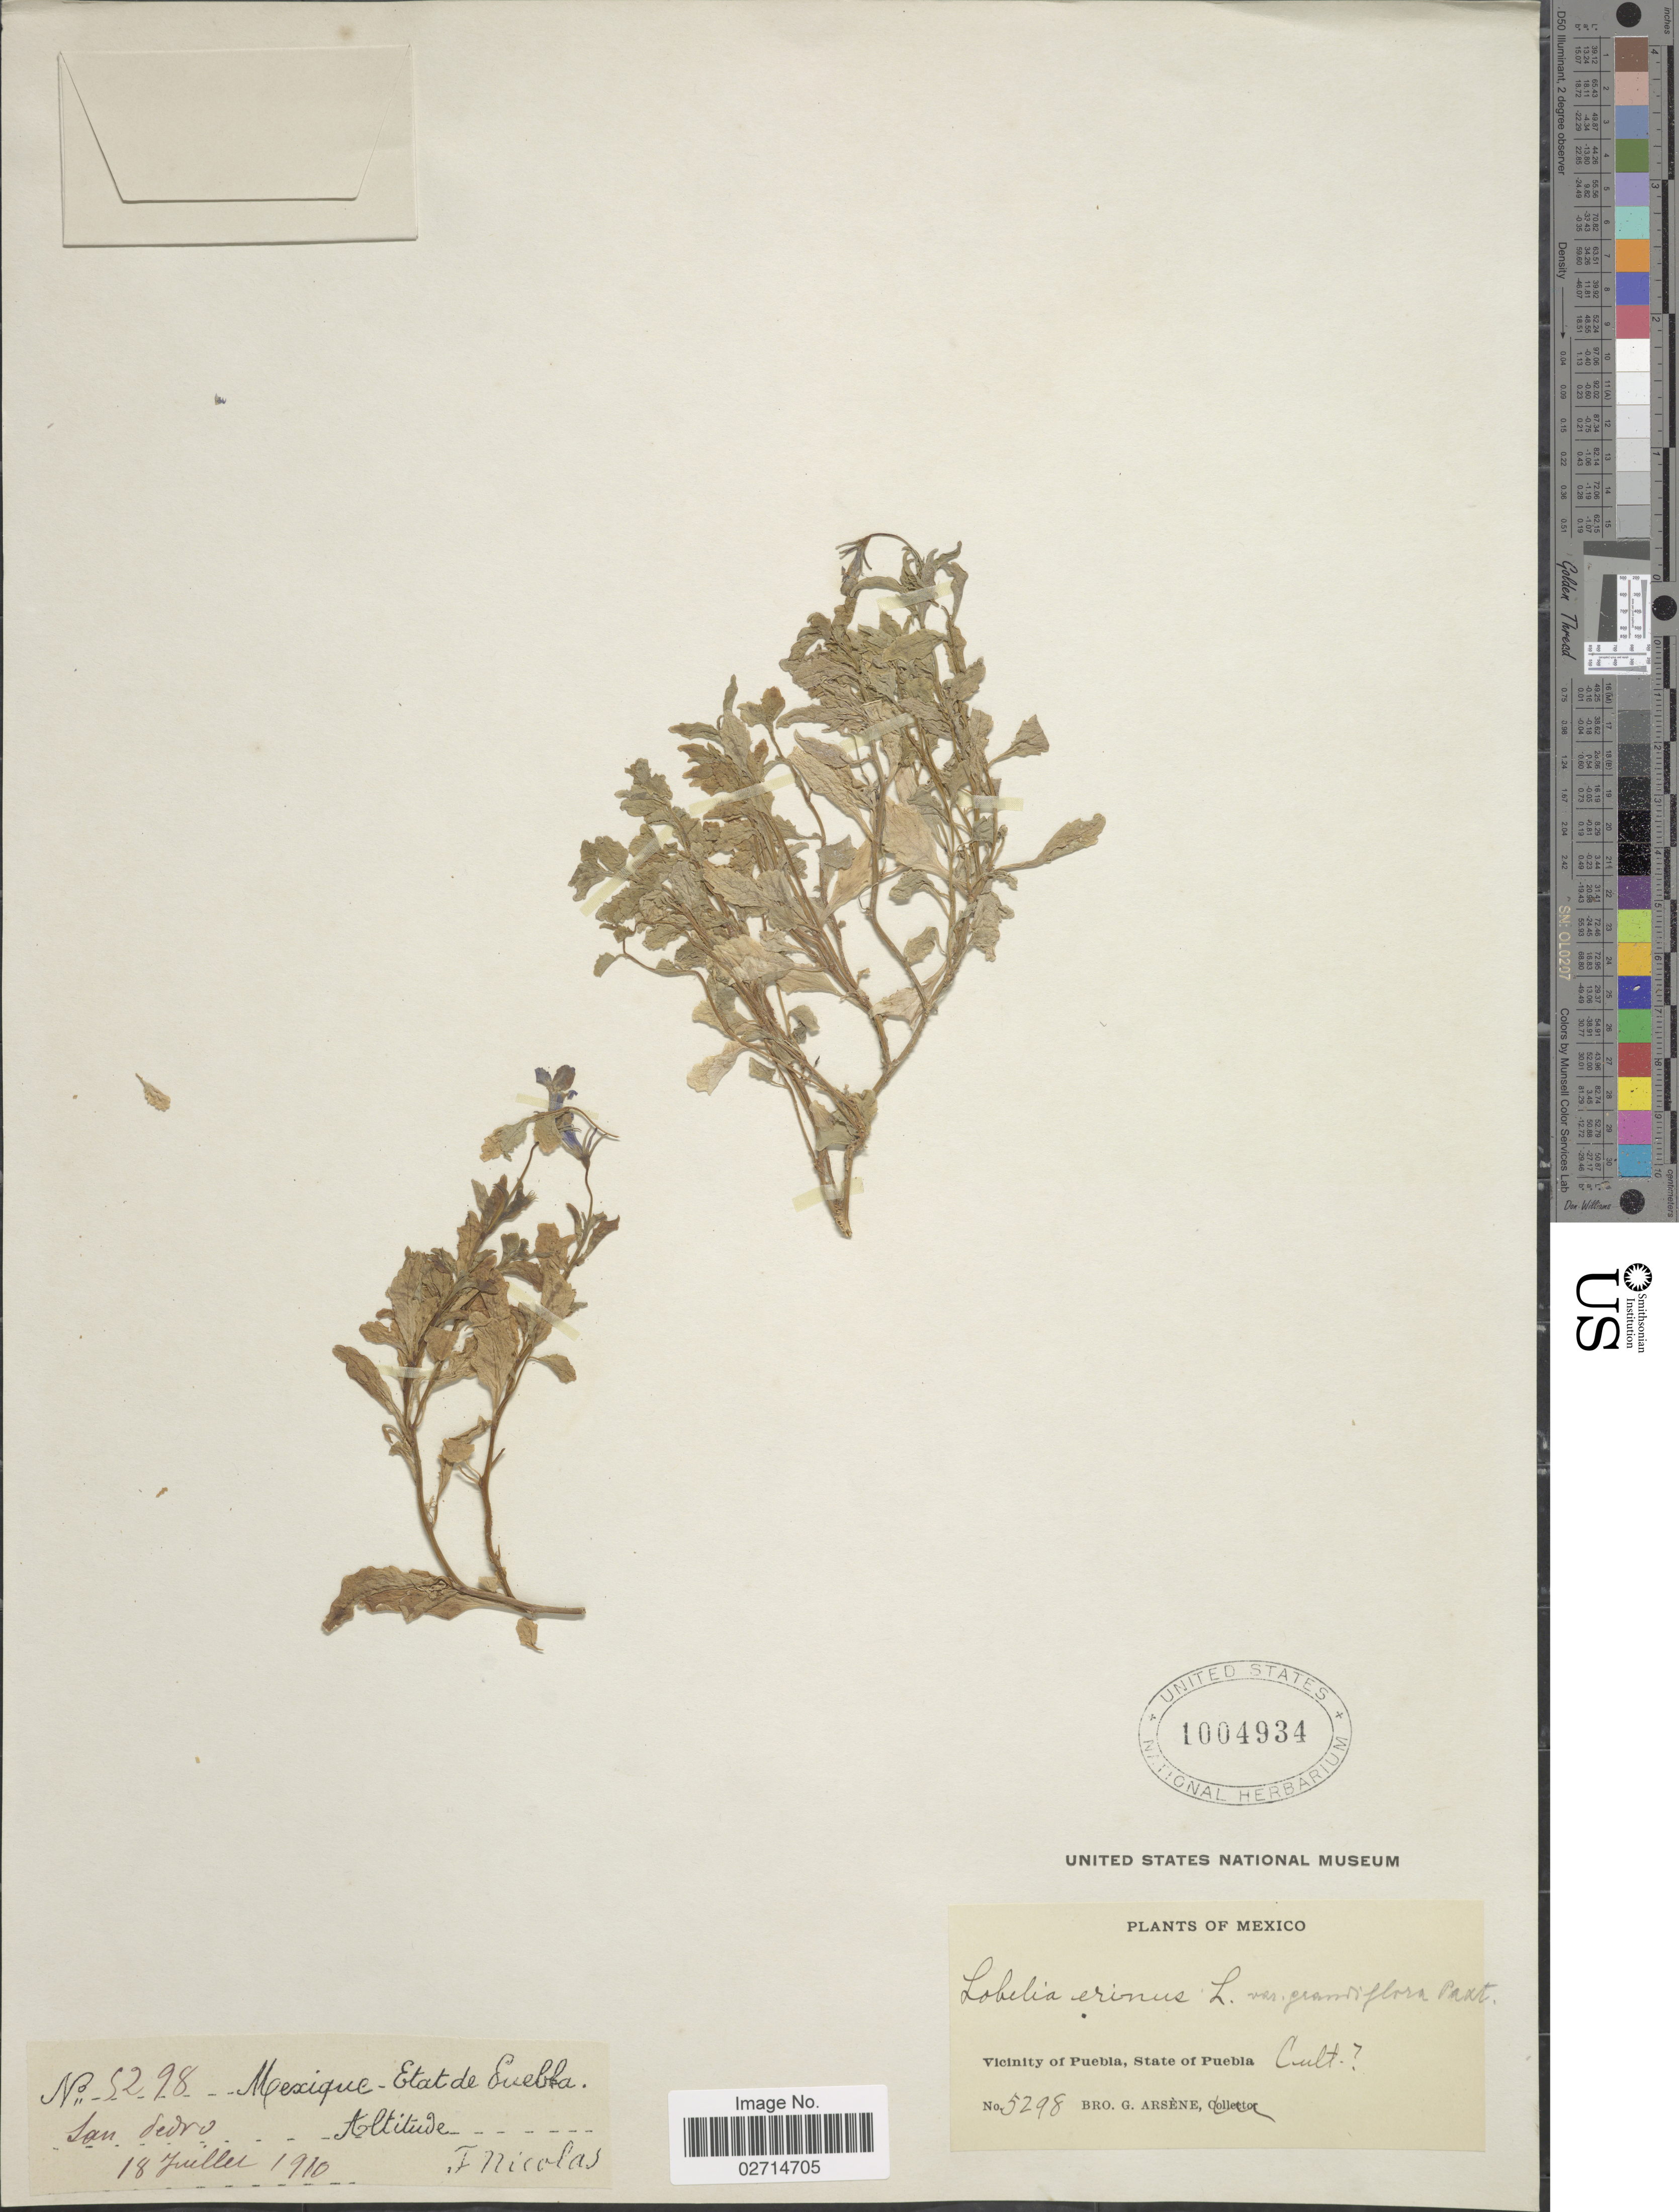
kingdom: Plantae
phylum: Tracheophyta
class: Magnoliopsida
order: Asterales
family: Campanulaceae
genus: Lobelia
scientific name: Lobelia erinus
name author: L.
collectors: F. Nicolas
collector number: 5298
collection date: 1910-07-18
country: Mexico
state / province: Puebla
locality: San Pedro. Vicinity of Puebla.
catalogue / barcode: US 1004934